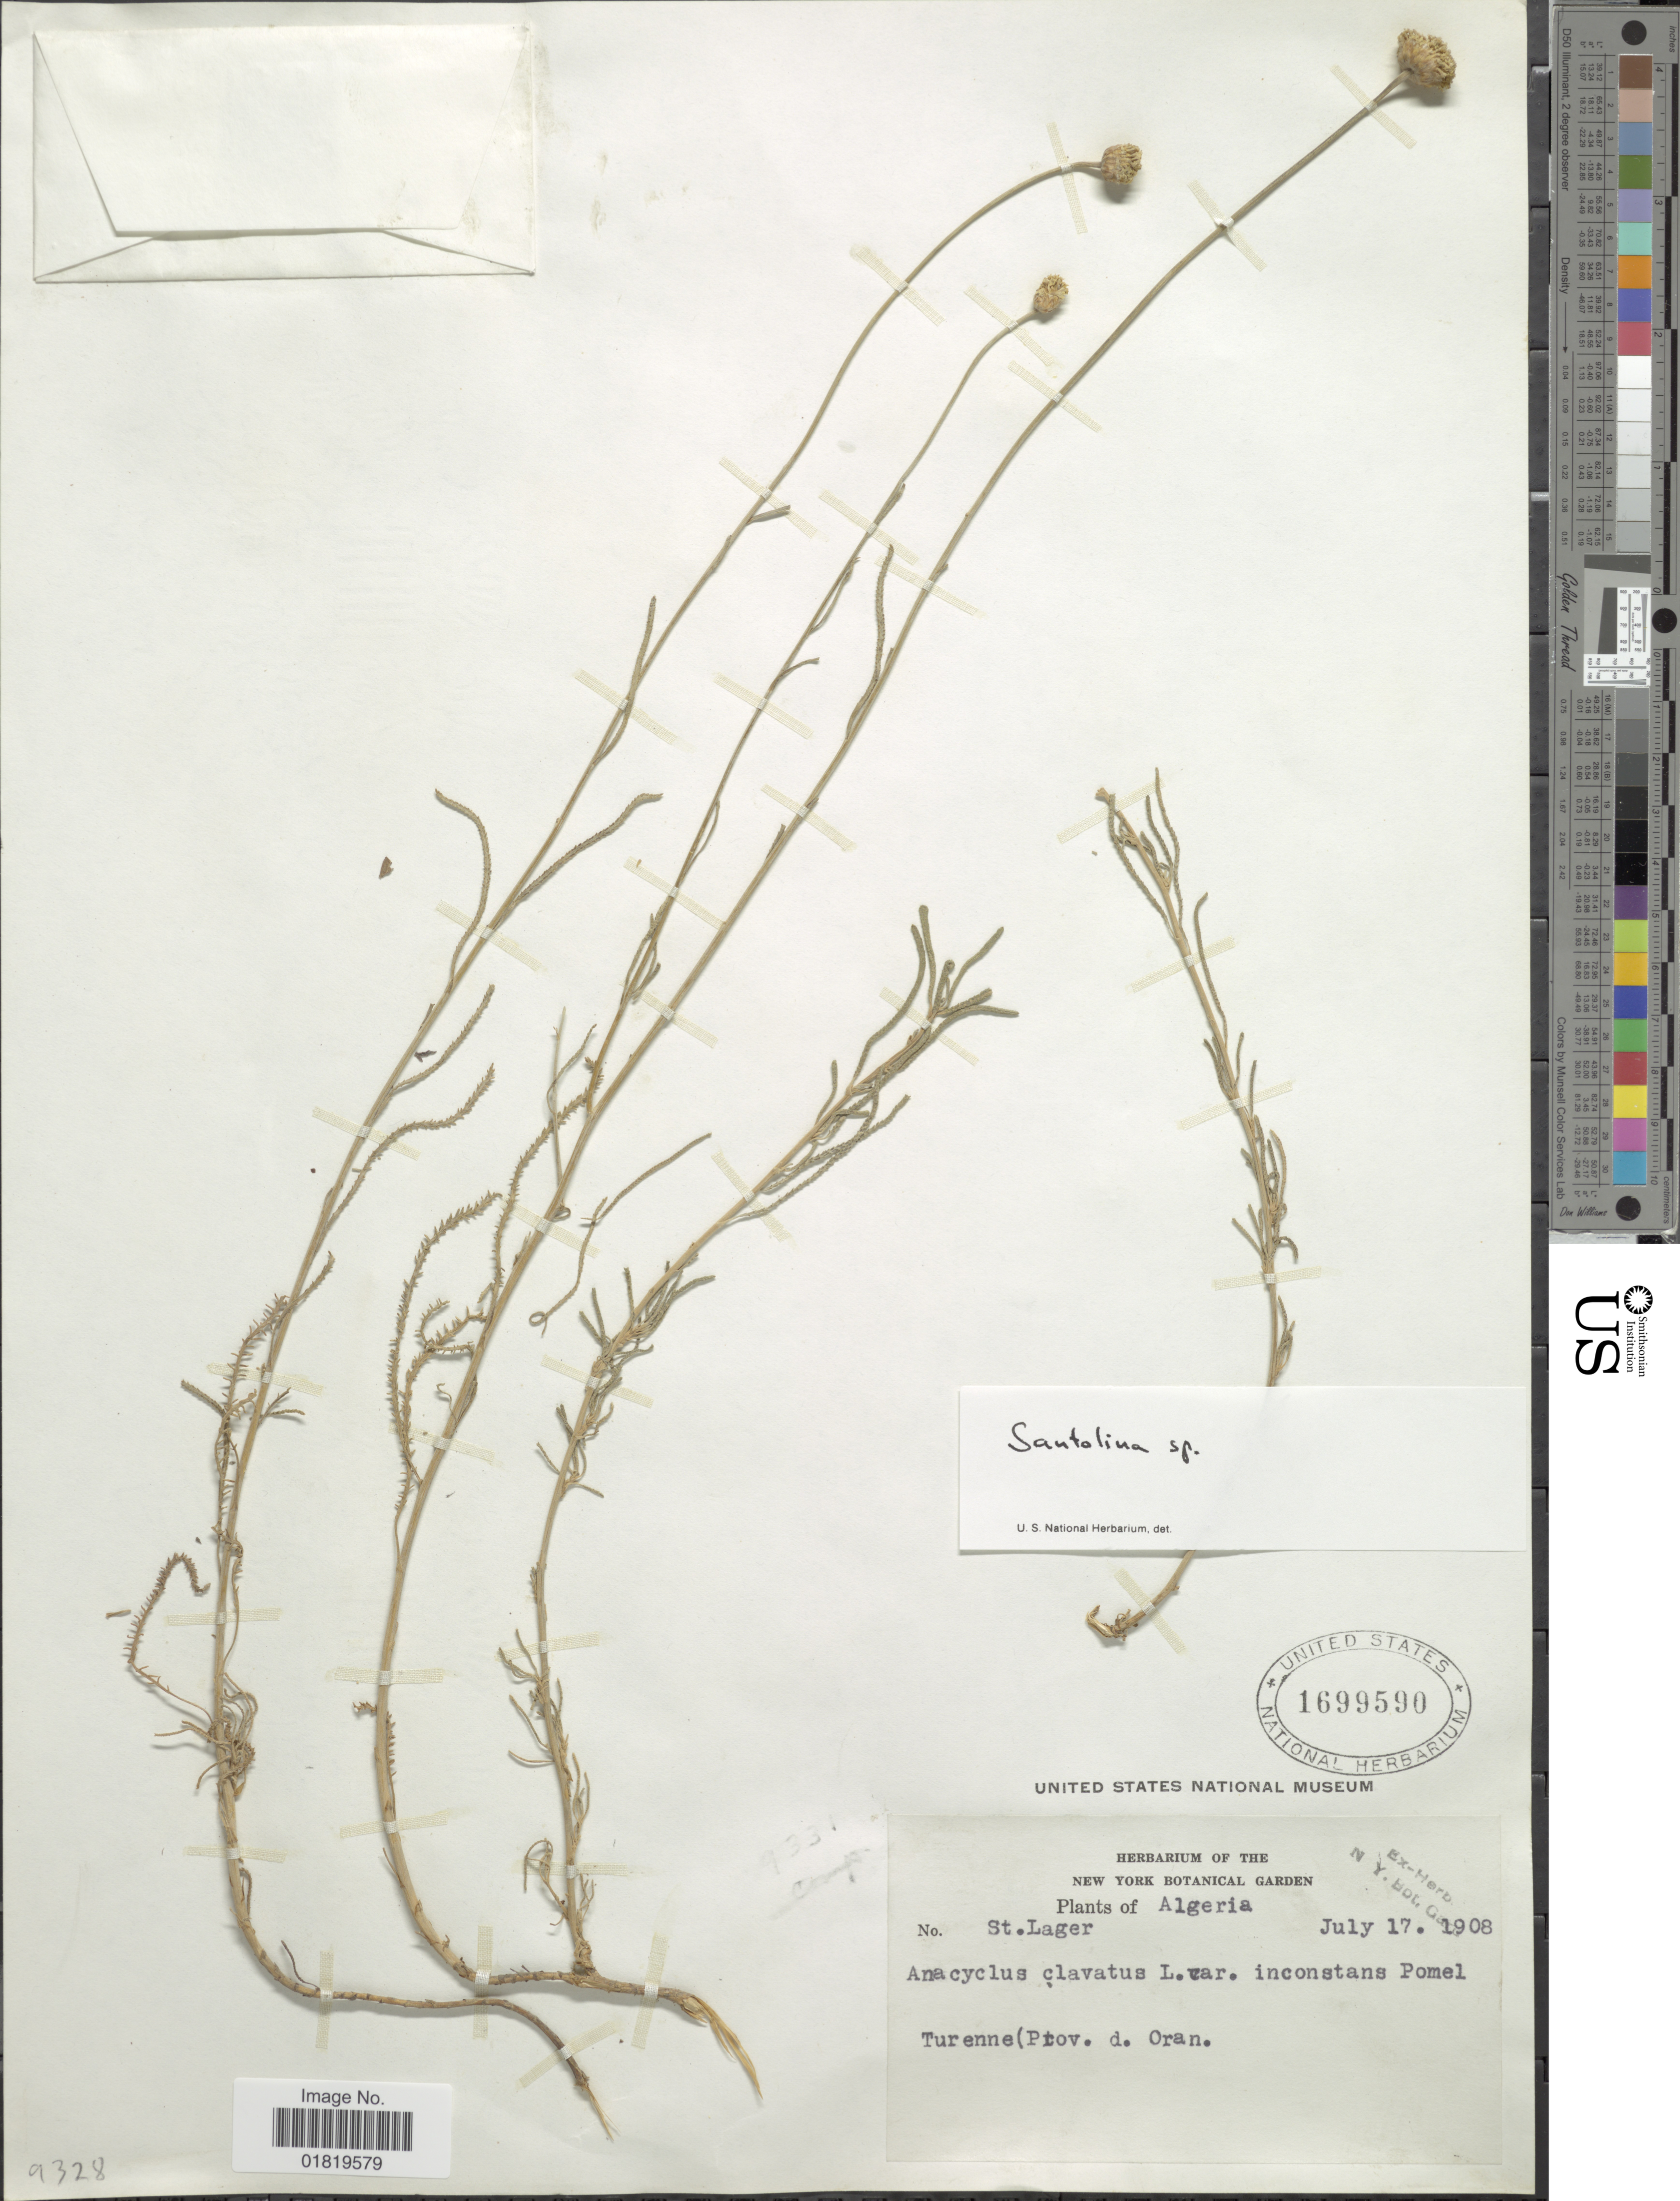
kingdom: Plantae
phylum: Tracheophyta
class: Magnoliopsida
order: Asterales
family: Asteraceae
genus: Santolina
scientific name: Santolina sp.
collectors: -. St. Lager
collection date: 1908-07-17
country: Algeria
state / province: Oran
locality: Turenne (Prov. d. Oran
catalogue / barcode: US 1699590